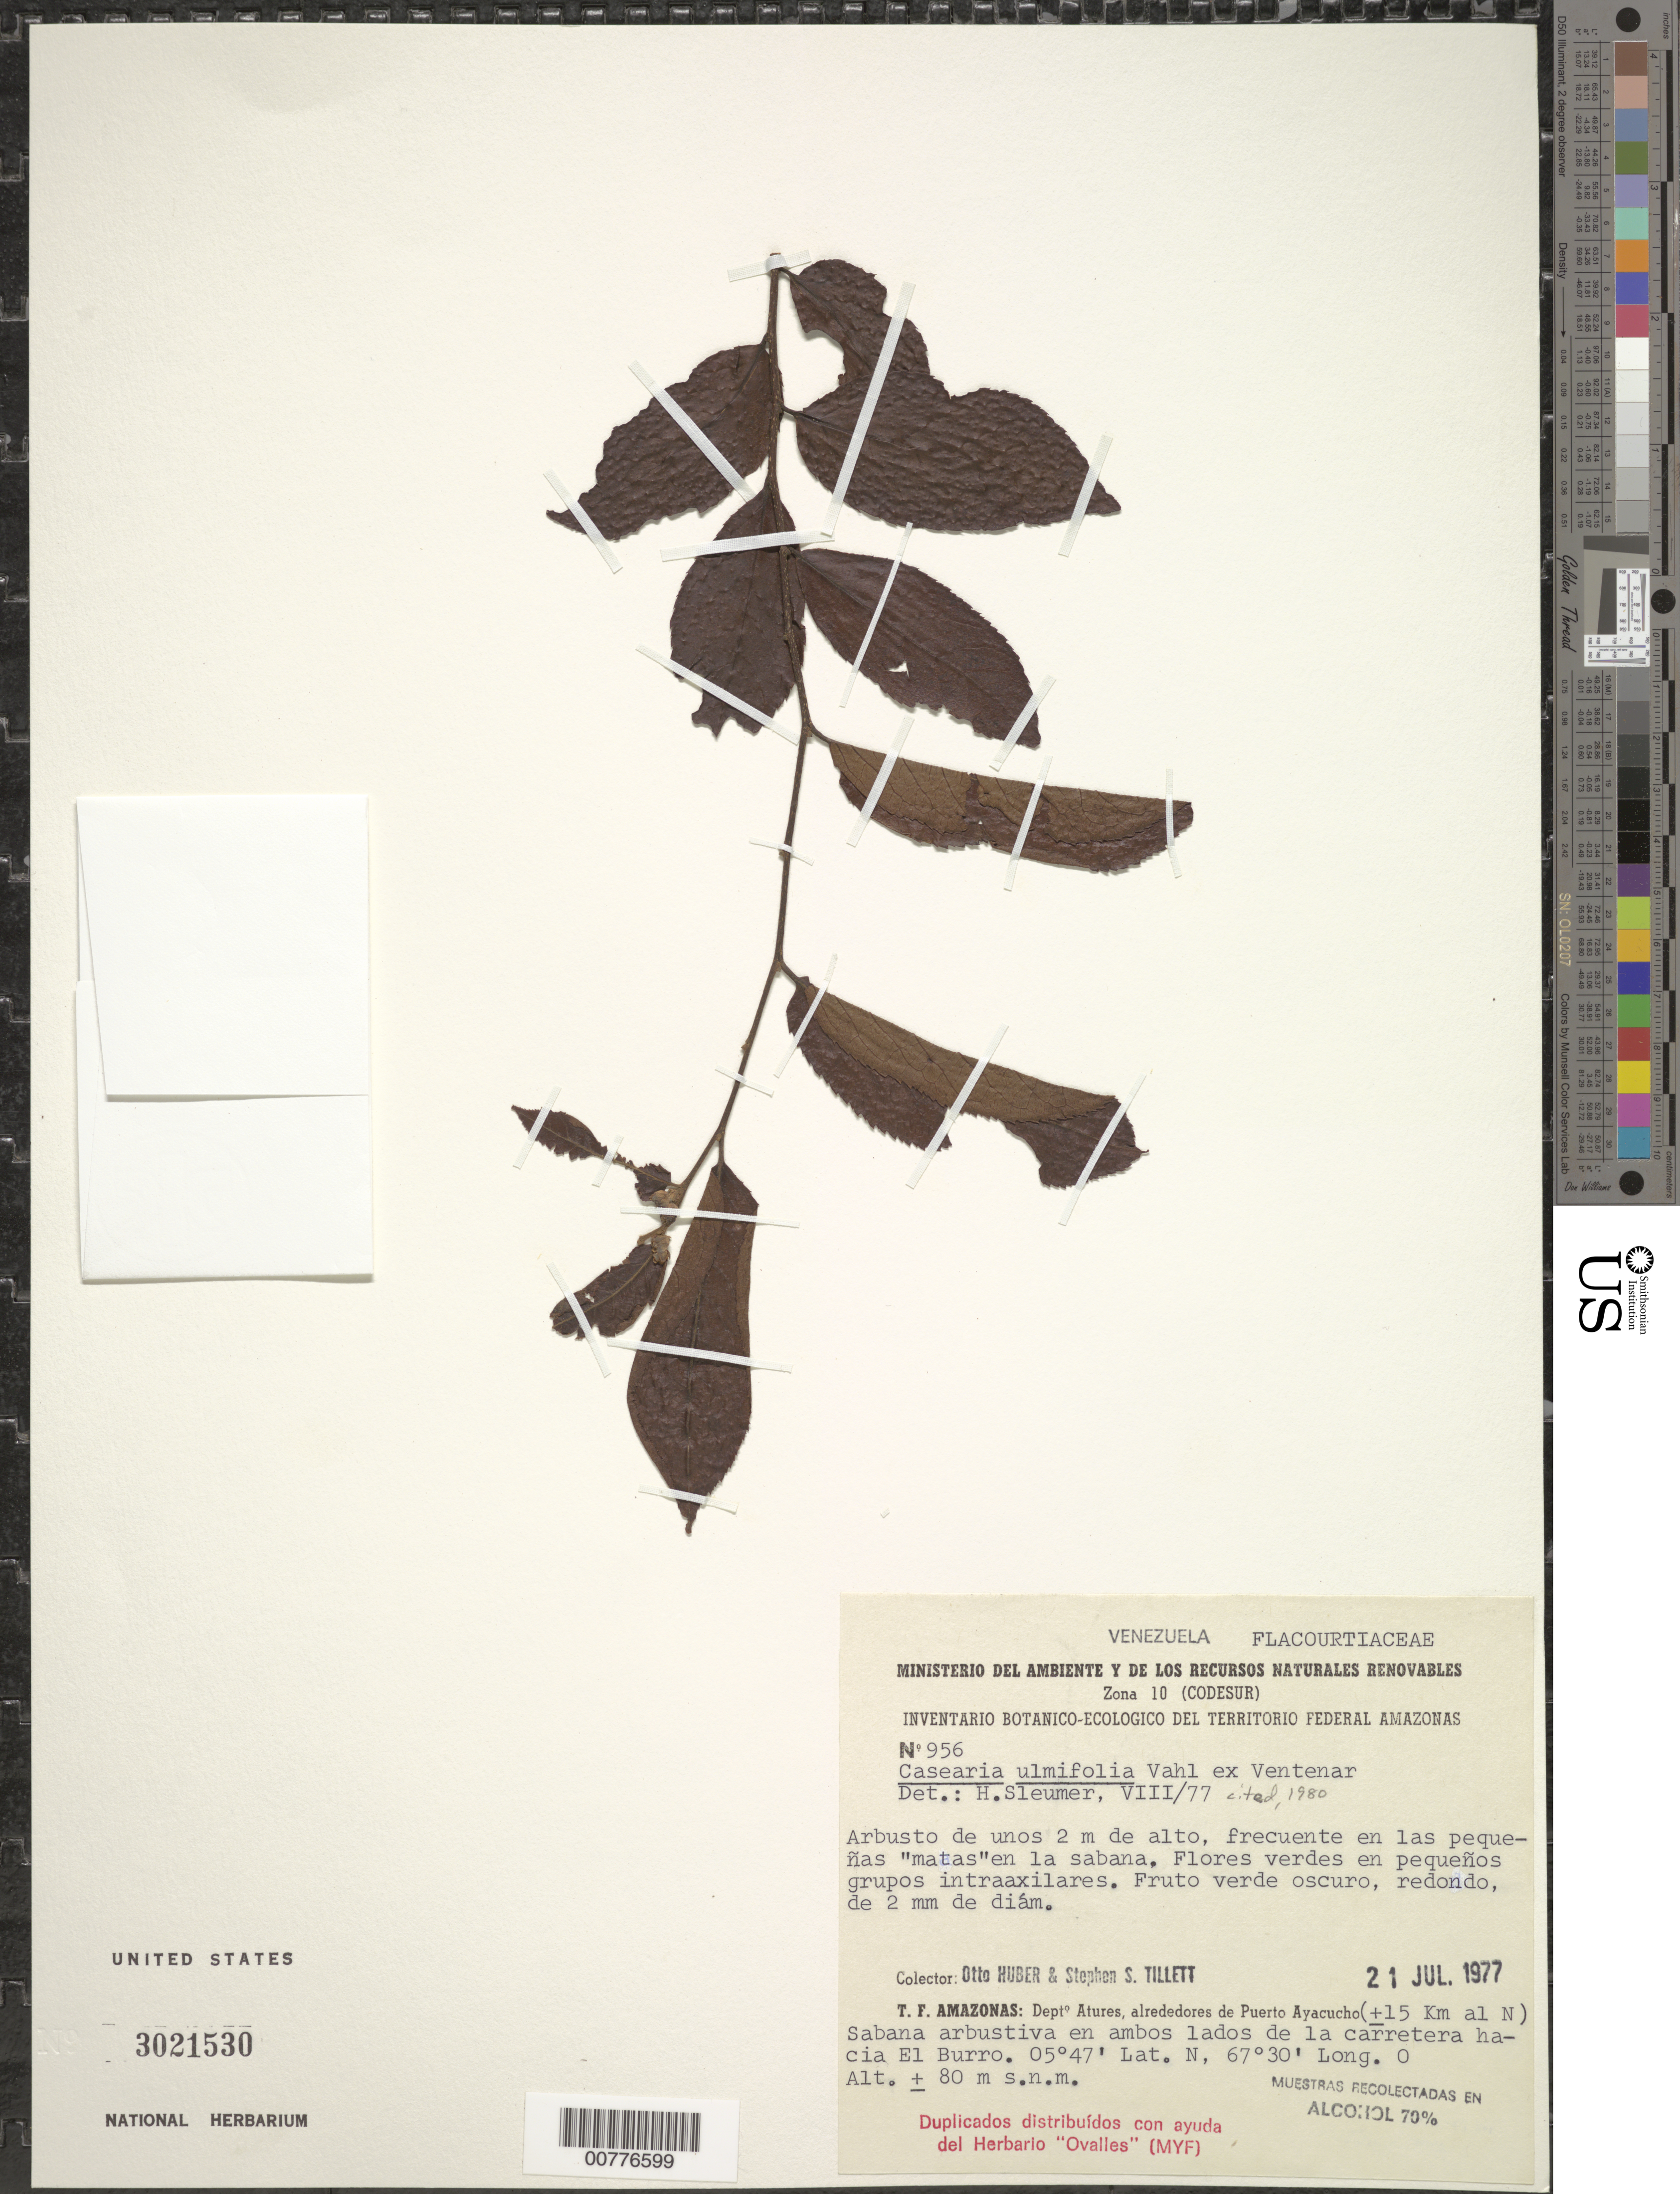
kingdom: Plantae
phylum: Tracheophyta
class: Magnoliopsida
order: Malpighiales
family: Salicaceae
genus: Casearia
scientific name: Casearia ulmifolia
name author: Vahl ex Vent.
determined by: Sleumer, H. O.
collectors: O. Huber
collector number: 956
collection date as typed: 21-Jul-77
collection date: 1977-07-21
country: Venezuela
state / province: Amazonas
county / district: Atures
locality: Puerto Ayacucho, 15 km N of on road to El Burro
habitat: Pequenas "matas" en la sabana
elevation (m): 80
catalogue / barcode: US 3021530